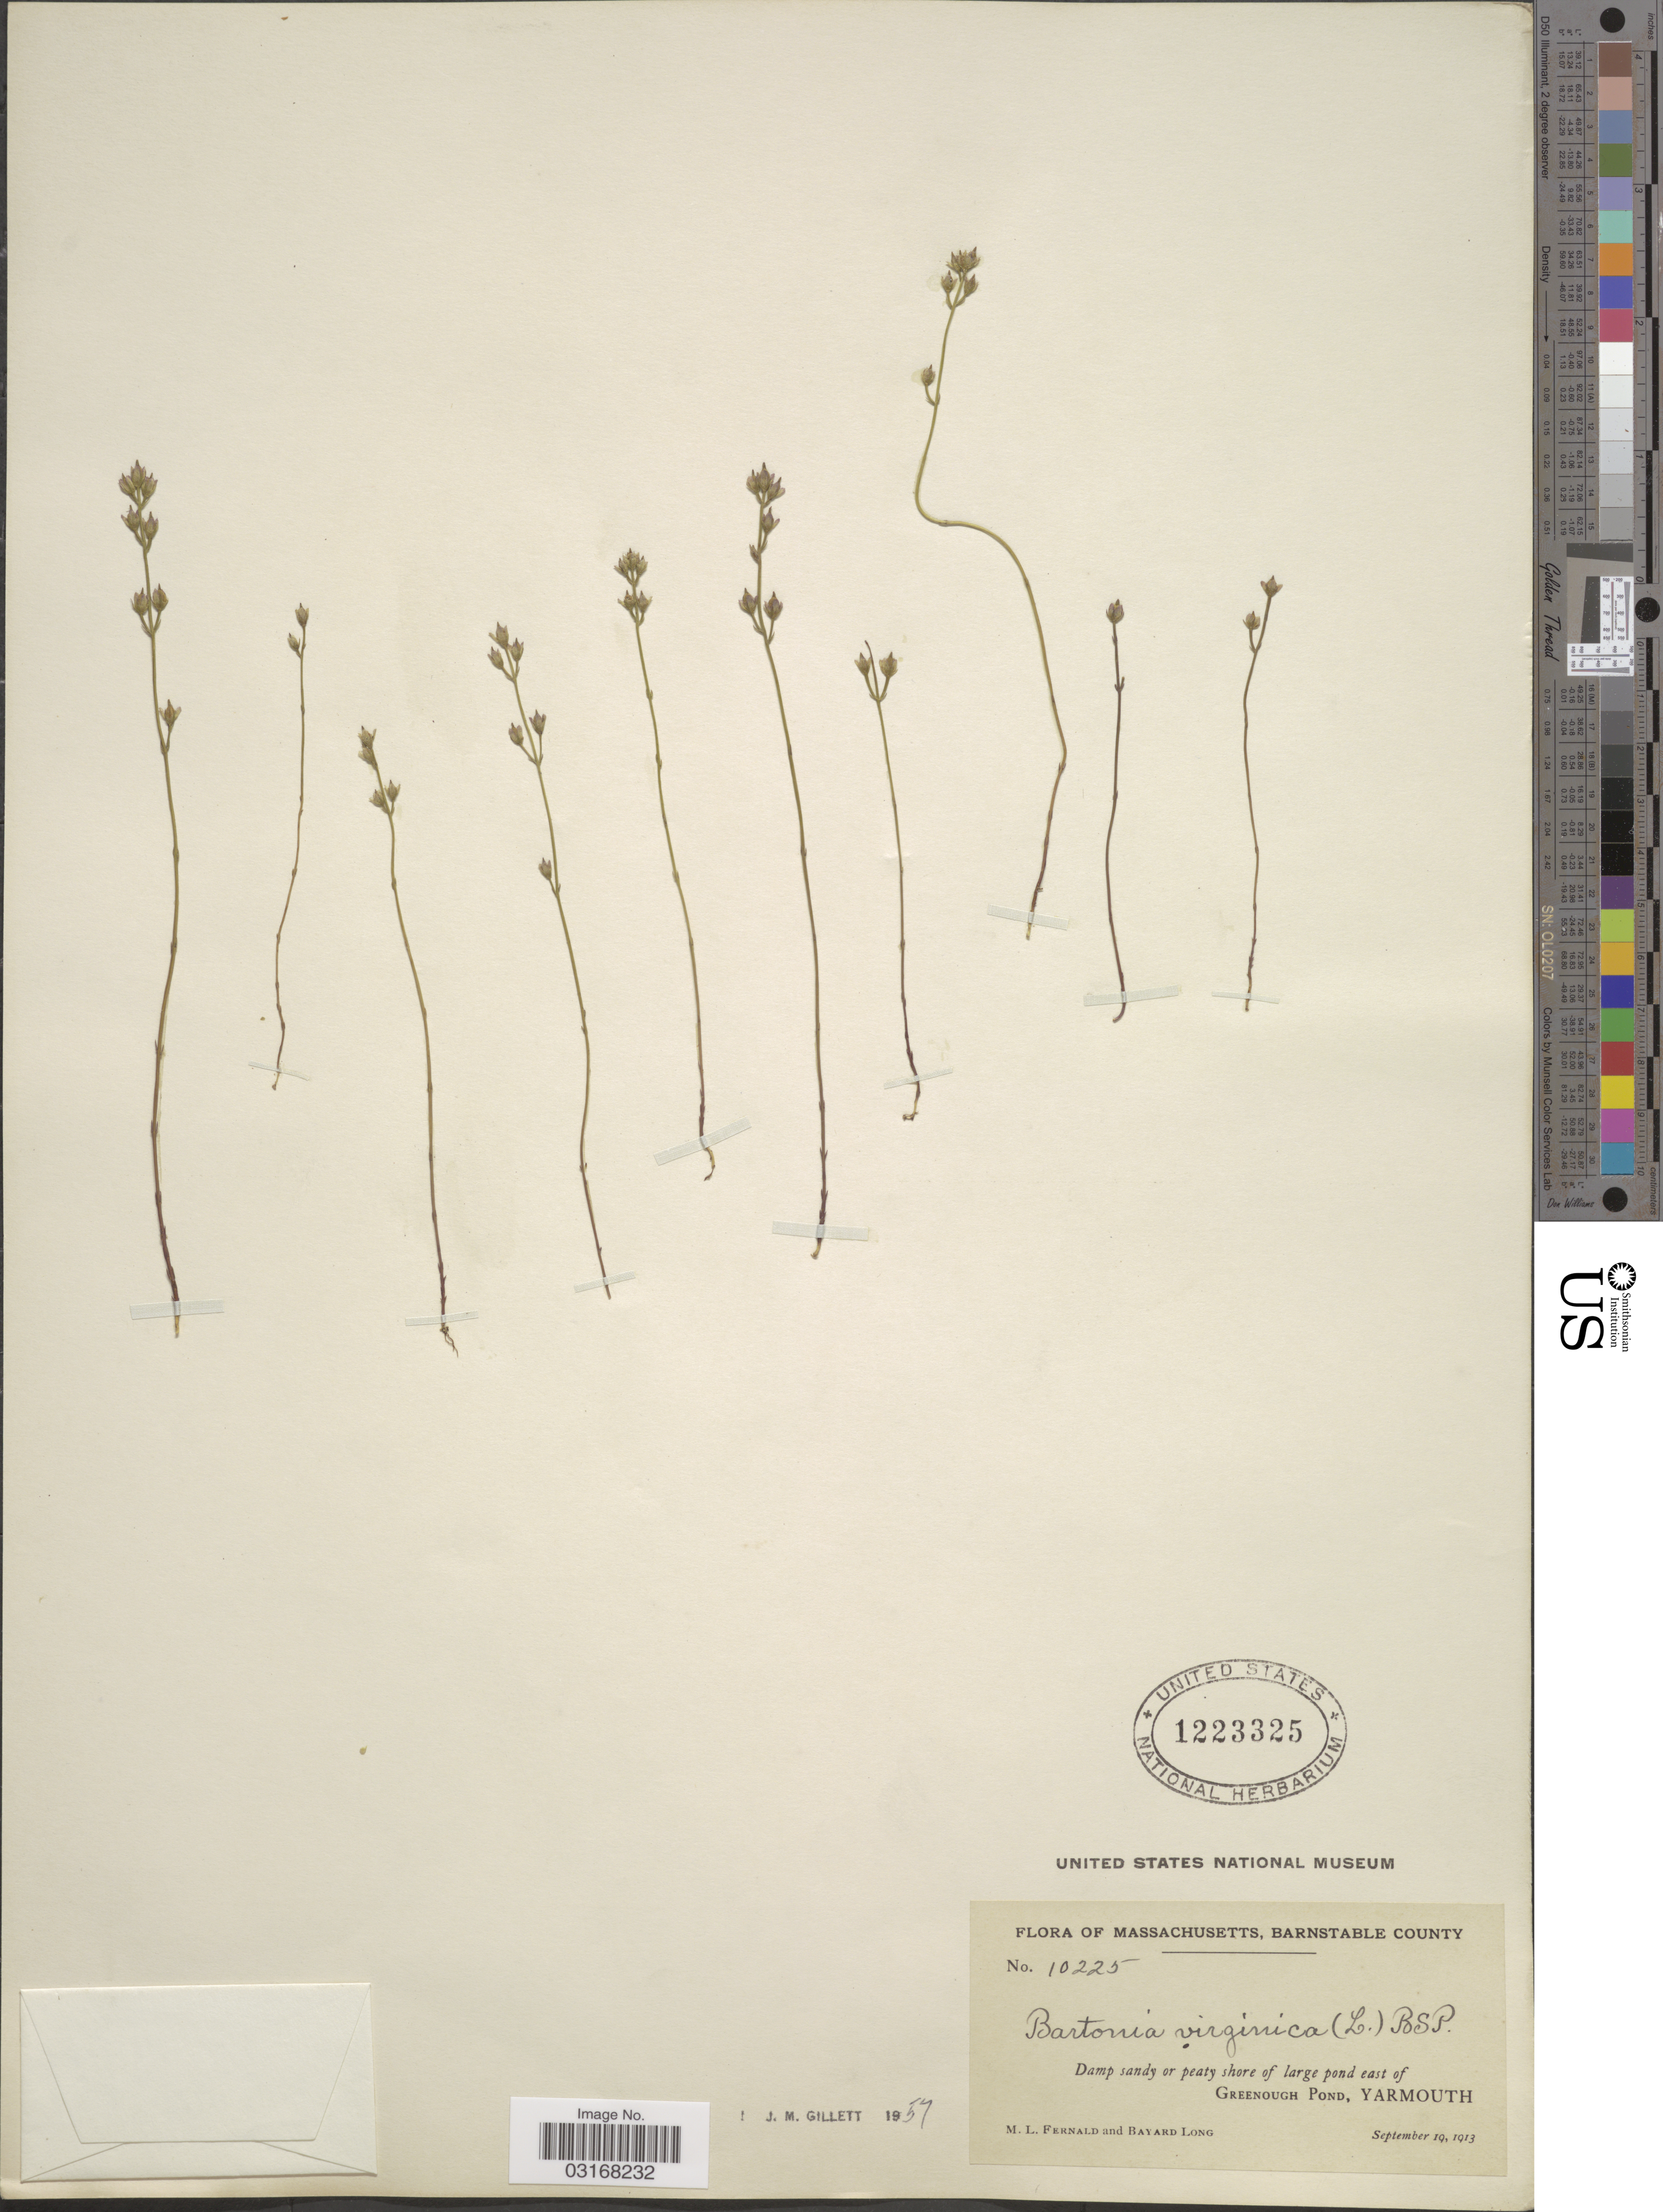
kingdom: Plantae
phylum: Tracheophyta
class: Magnoliopsida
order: Gentianales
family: Gentianaceae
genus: Bartonia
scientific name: Bartonia virginica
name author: (L.) Britton, Stearns & Poggenb.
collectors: M. L. Fernald & B. Long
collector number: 10225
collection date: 1913-09-19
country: United States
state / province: Massachusetts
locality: Barnstable County. Shore of large pond east of Greenough Pond, Yarmouth.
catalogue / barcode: US 1223325